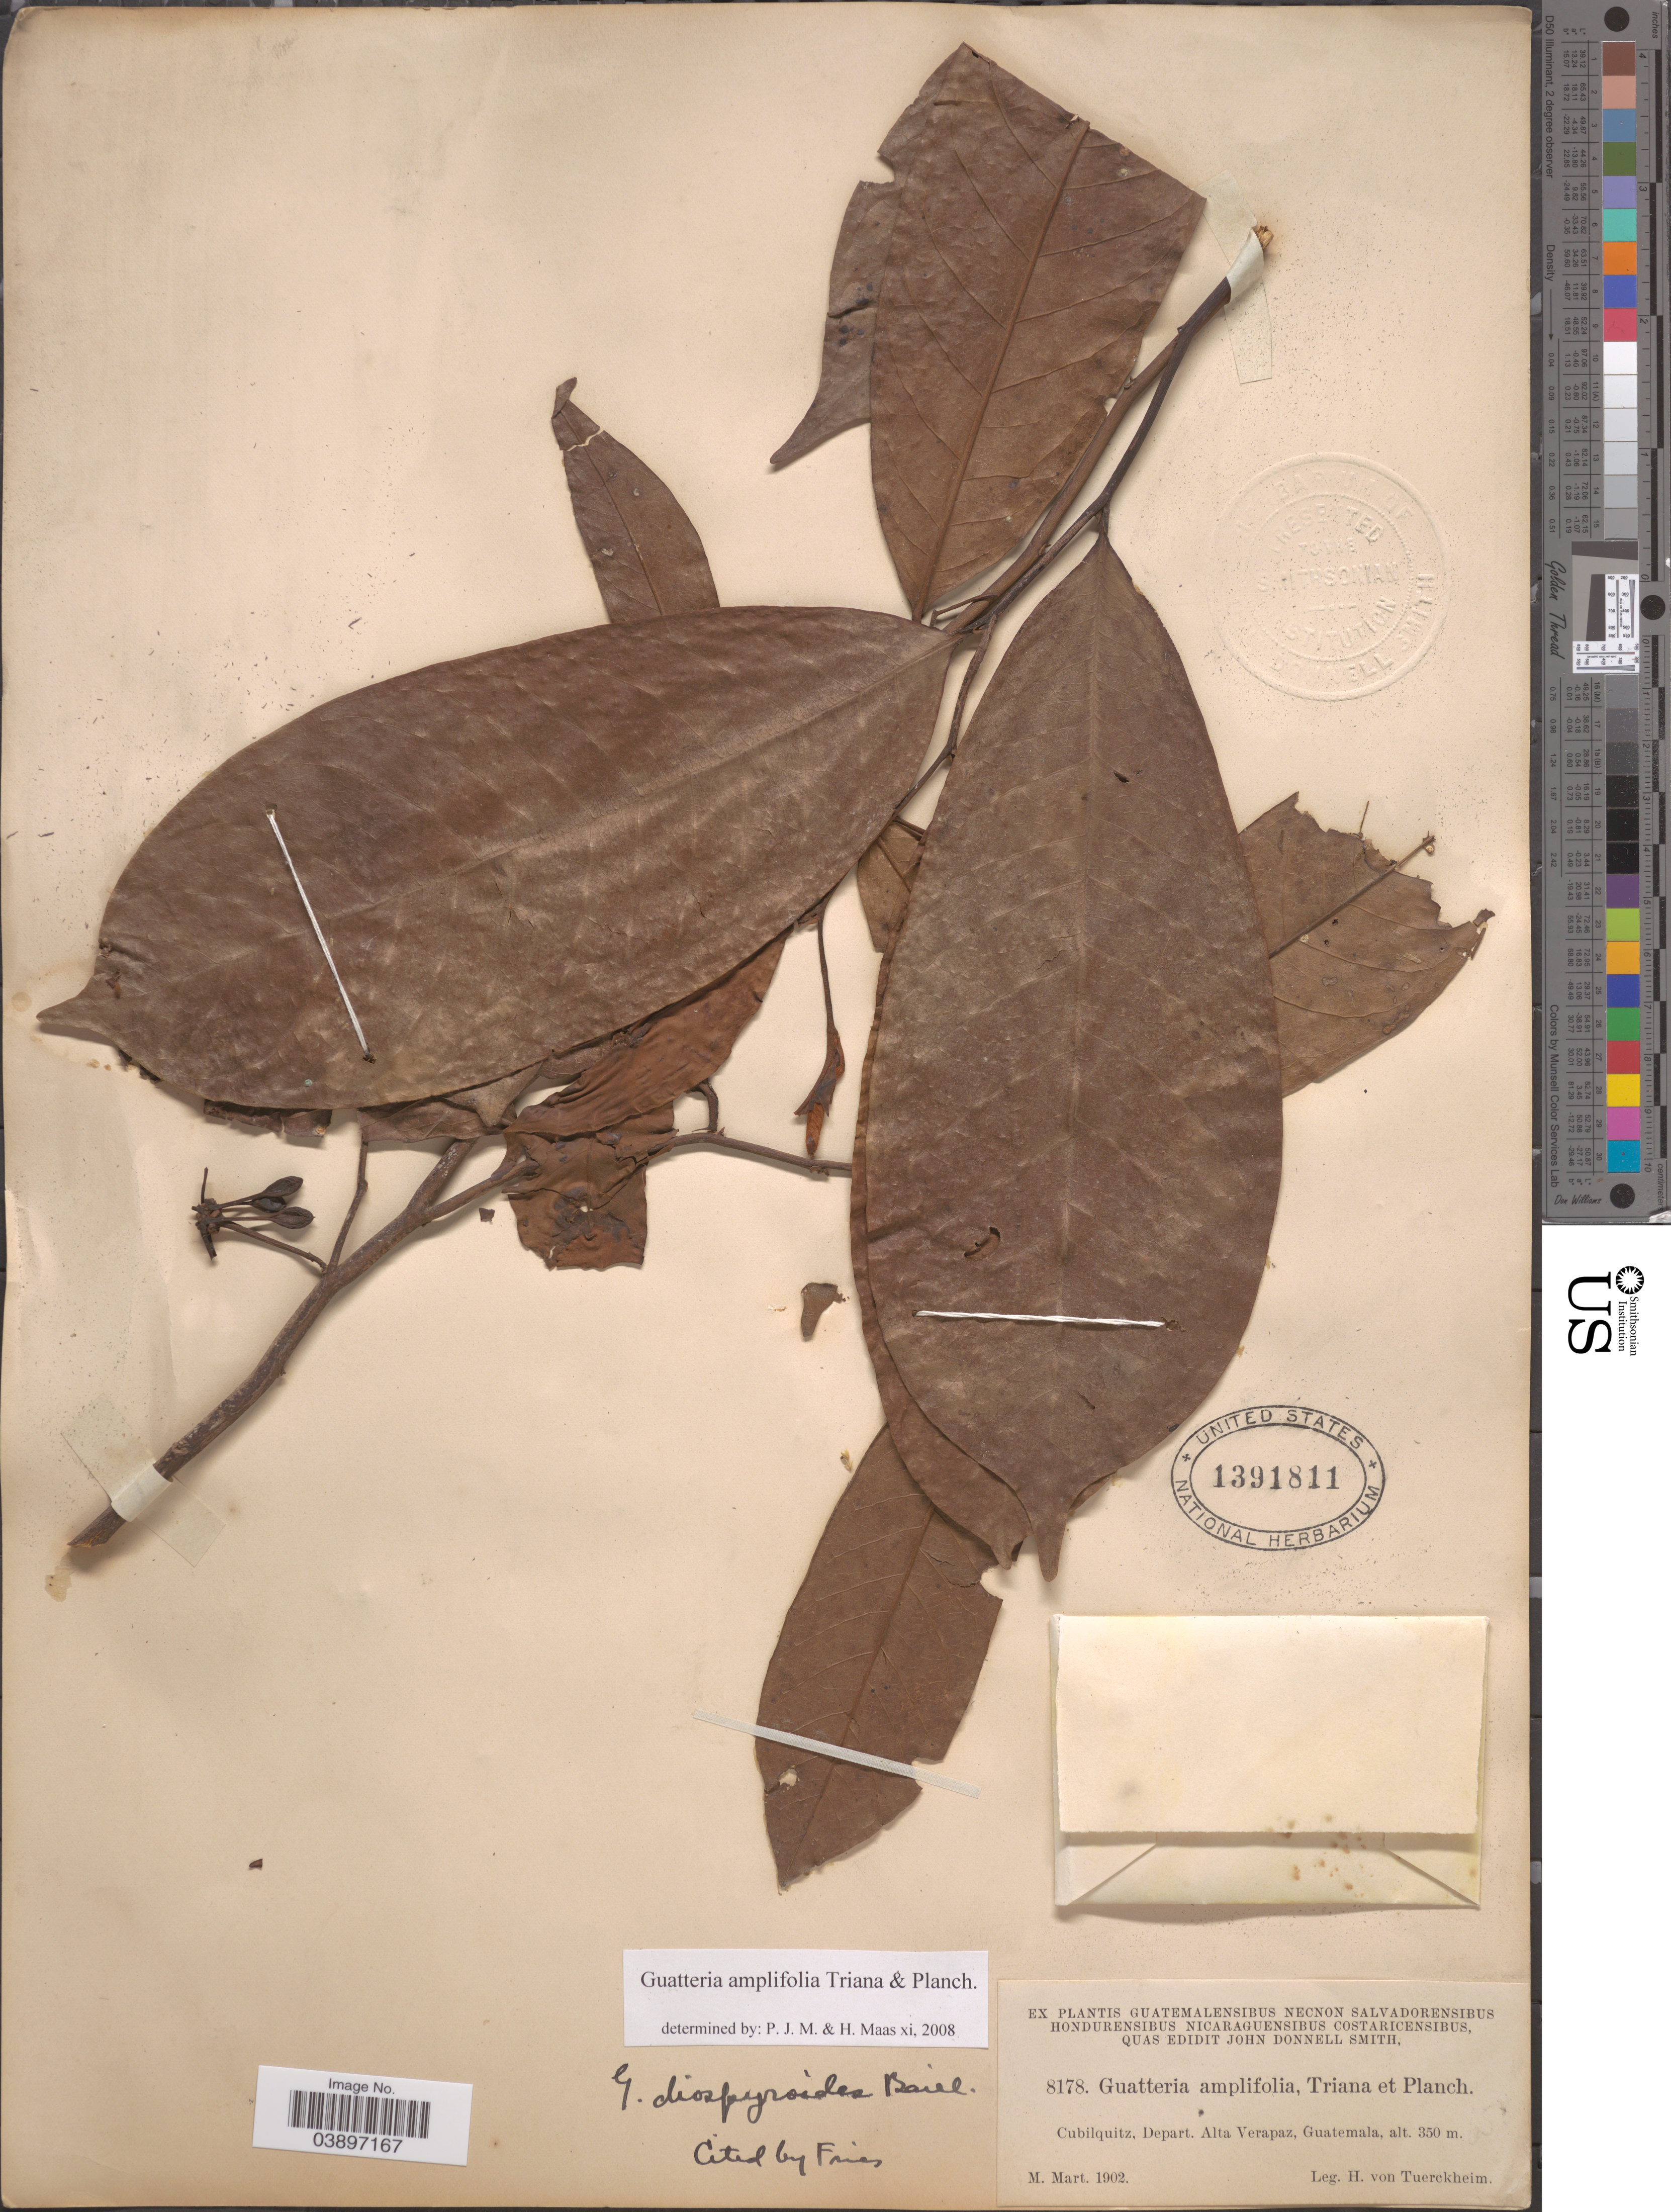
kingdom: Plantae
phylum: Tracheophyta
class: Magnoliopsida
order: Magnoliales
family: Annonaceae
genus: Guatteria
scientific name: Guatteria amplifolia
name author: Triana & Planch.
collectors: H. von Türckheim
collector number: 8178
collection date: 1902-03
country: Guatemala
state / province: Alta Verapaz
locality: Cubilquitz, Depart. Alta Verapaz.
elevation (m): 350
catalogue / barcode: US 1391811